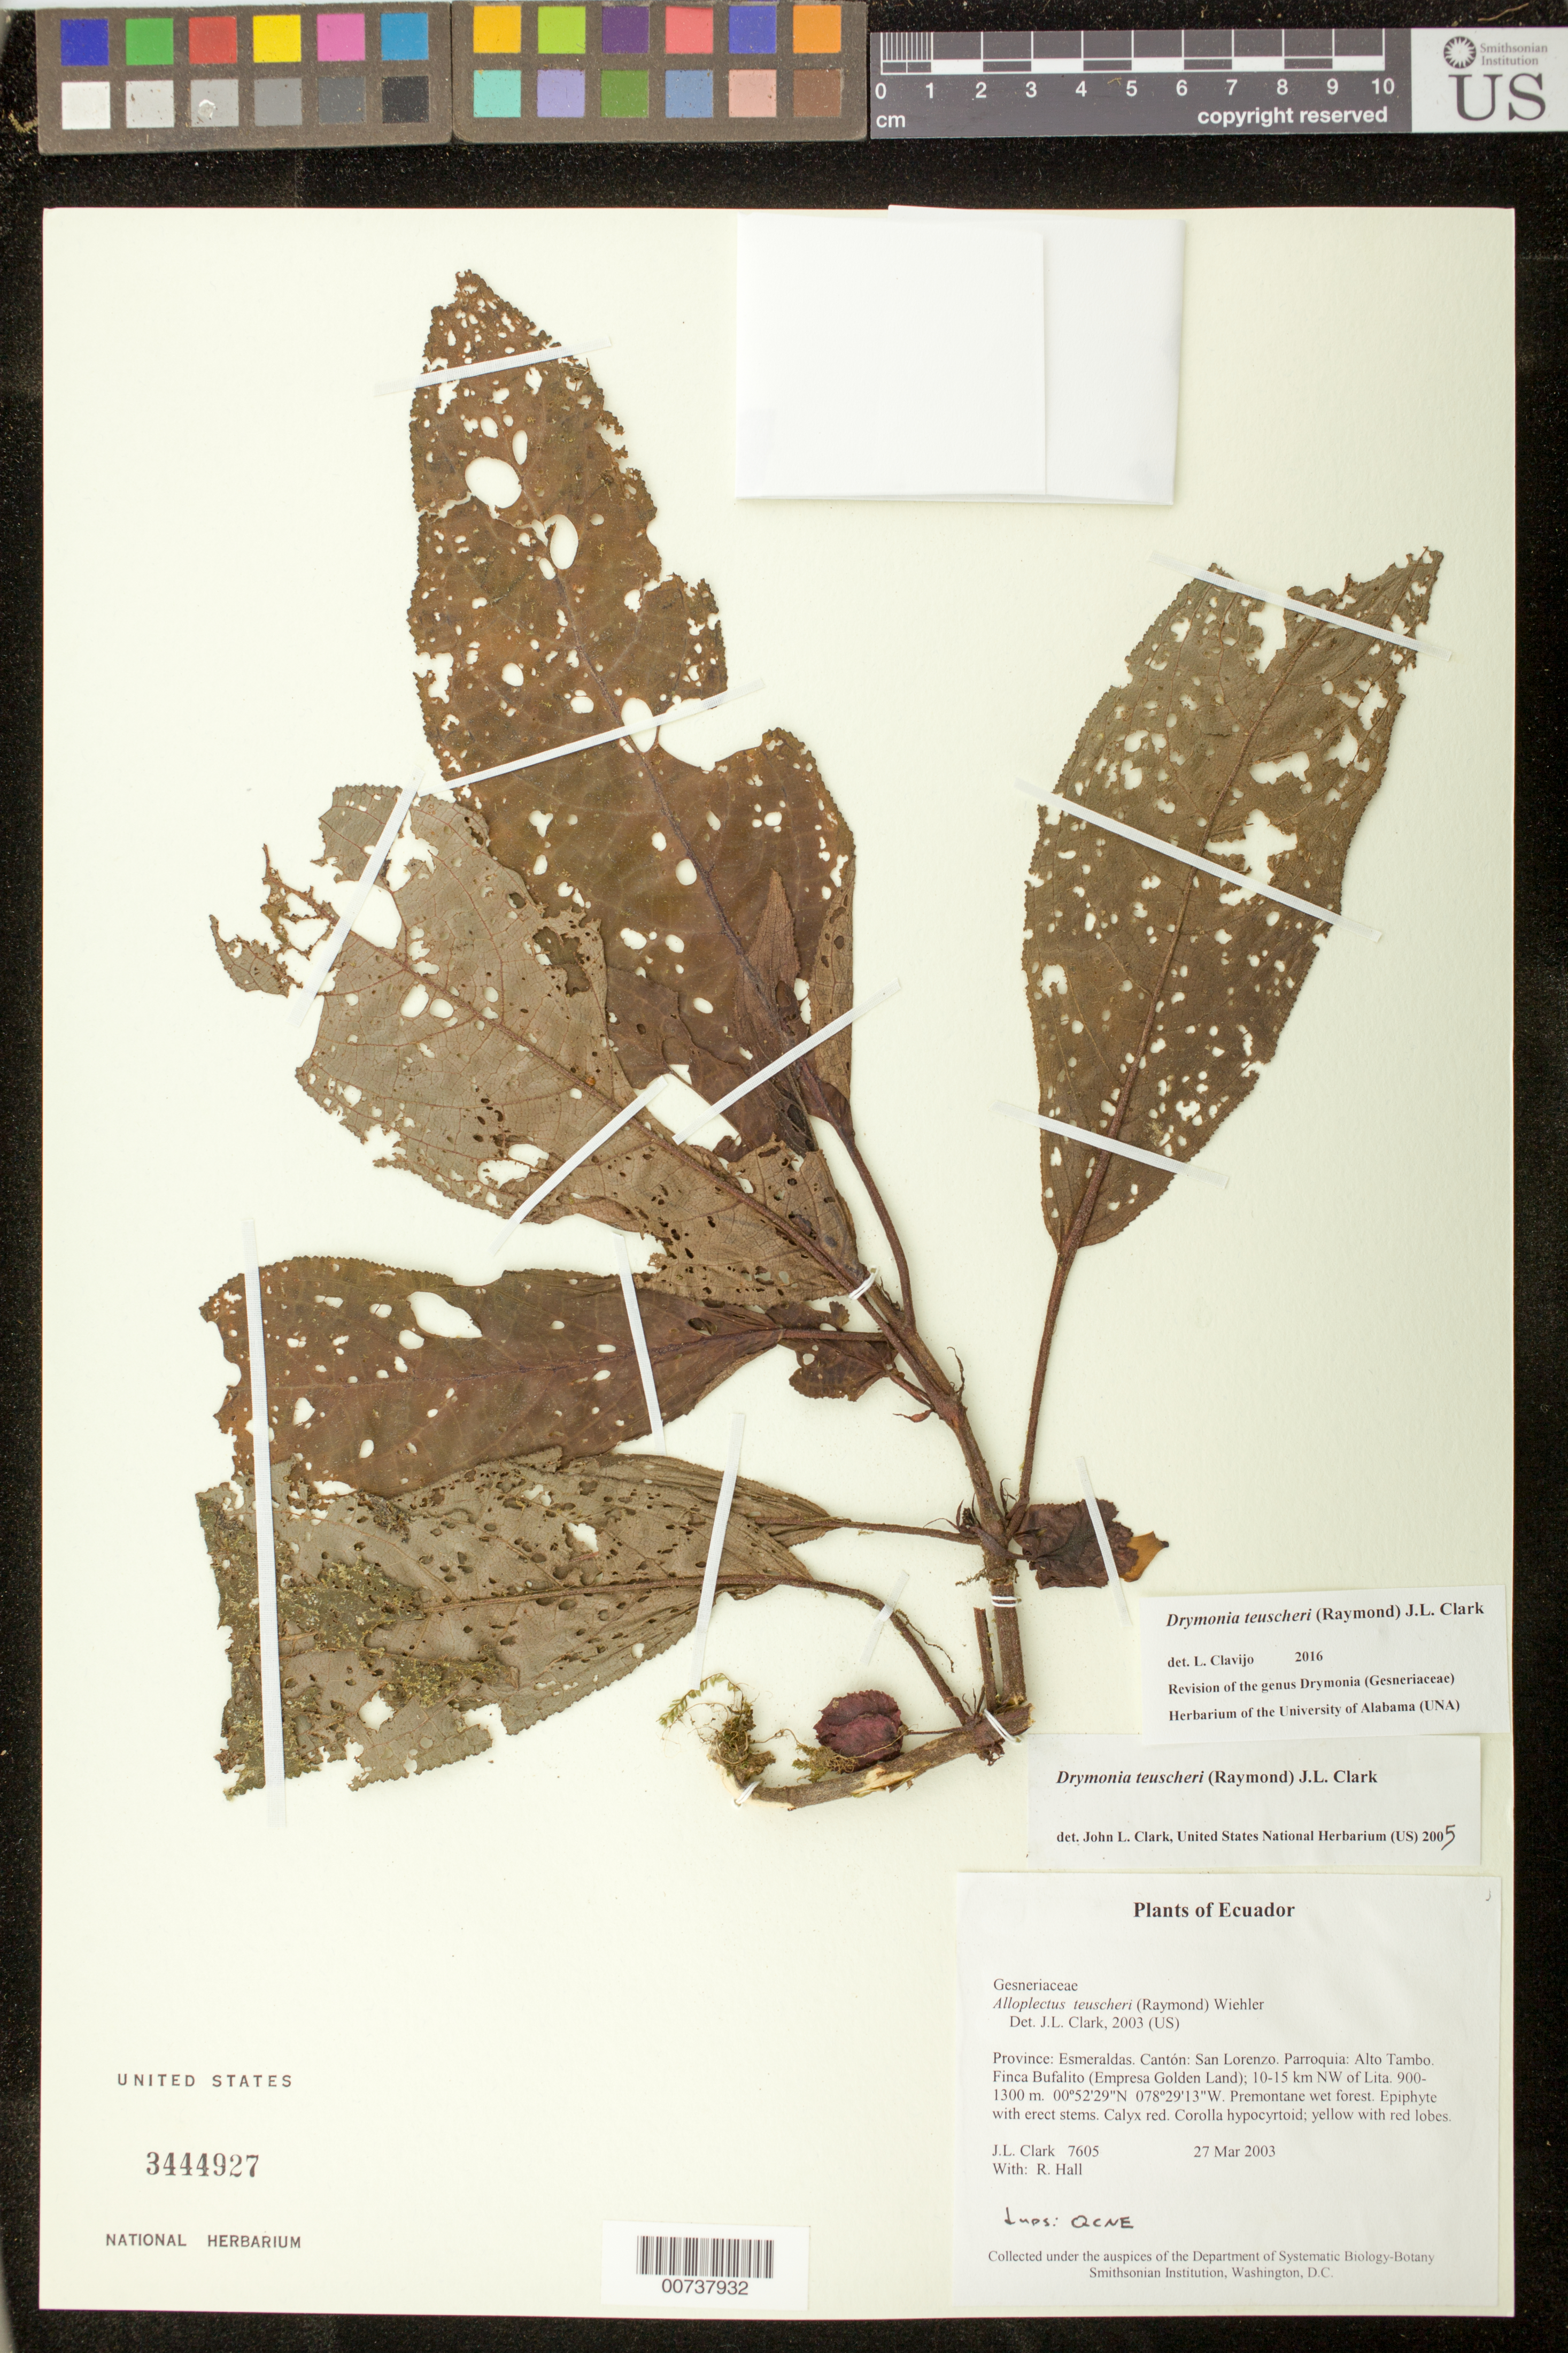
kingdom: Plantae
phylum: Tracheophyta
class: Magnoliopsida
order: Lamiales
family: Gesneriaceae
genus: Drymonia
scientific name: Drymonia teuscheri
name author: (Raymond) J.L. Clark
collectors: J. L. Clark & R. Hall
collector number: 7605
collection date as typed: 27 Mar 2003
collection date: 2003-03-27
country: Ecuador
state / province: Esmeraldas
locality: San Lorenzo. Parroquia: Alto Tambo. Finca Bufalito (Empresa Golden Land); 10-15 km NW of Lita.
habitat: Premontane wet forest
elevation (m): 900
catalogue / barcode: US 3444927